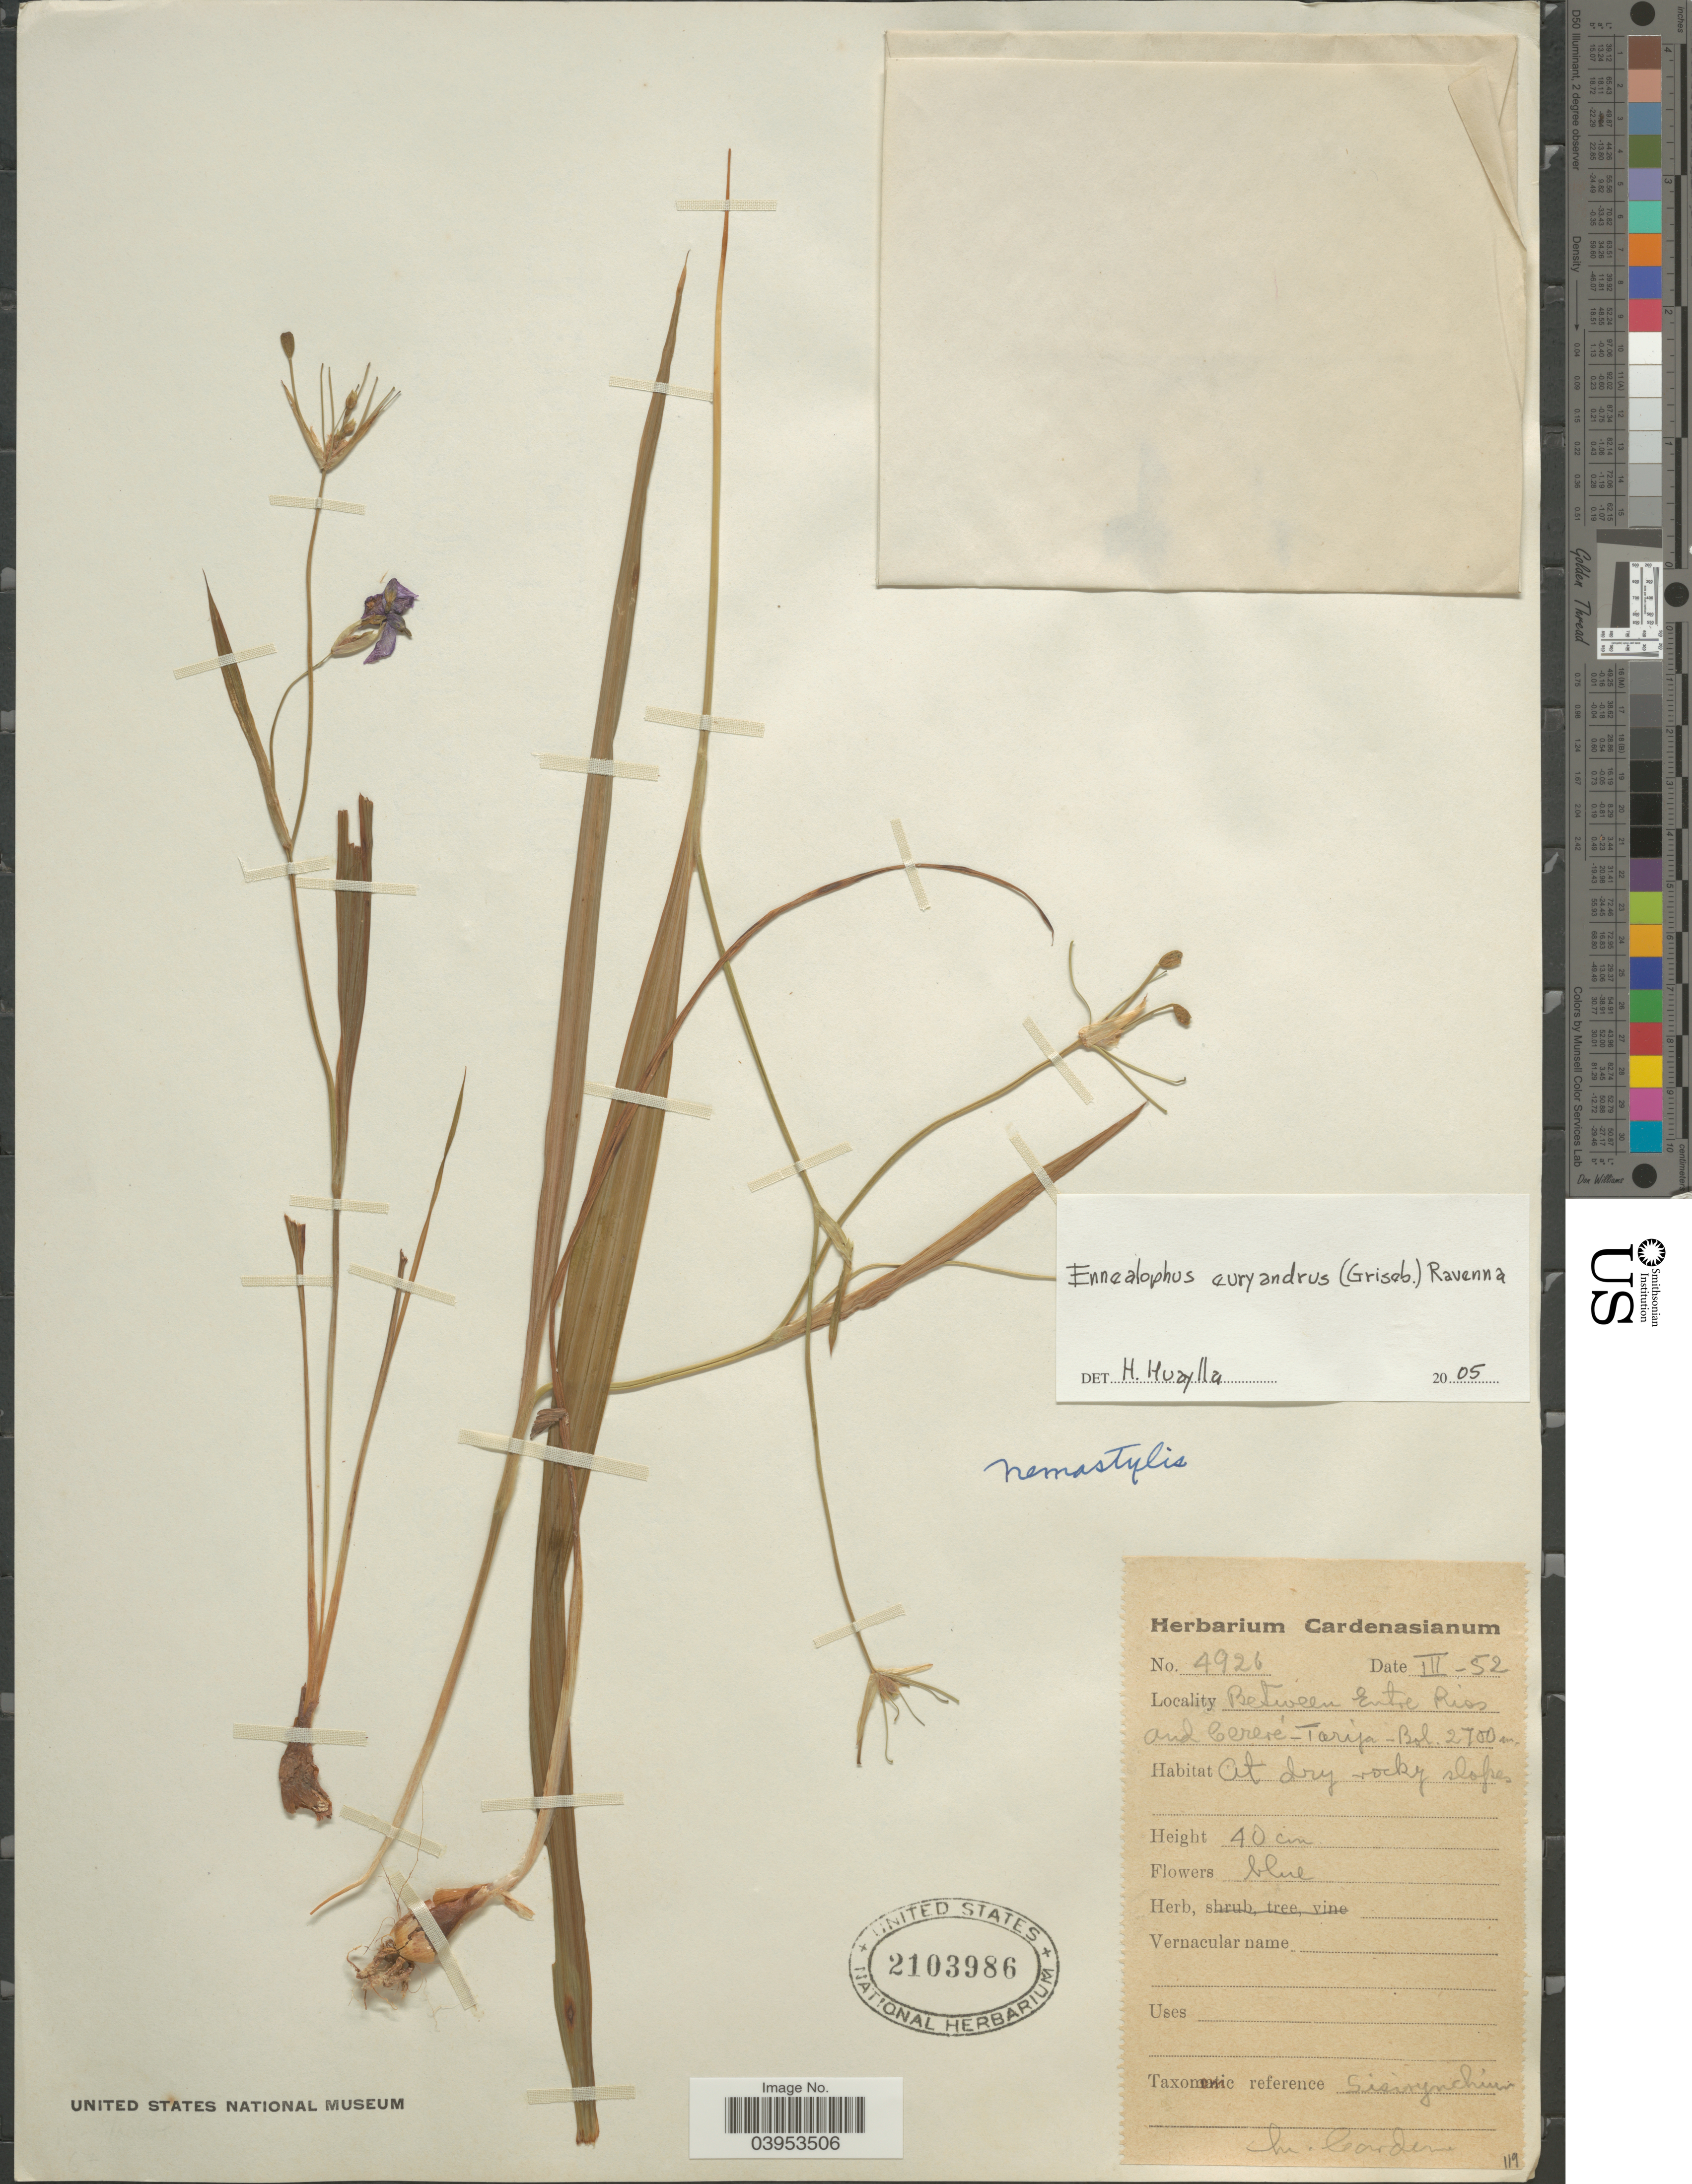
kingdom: Plantae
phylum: Tracheophyta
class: Liliopsida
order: Asparagales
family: Iridaceae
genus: Alophia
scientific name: Alophia euryandra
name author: (Griseb.) Lillo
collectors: M. Cárdenas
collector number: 4926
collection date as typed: Transcribed d/m/y: /3/52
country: Bolivia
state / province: Tarija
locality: Between Entre Rios and Cereré.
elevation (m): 2700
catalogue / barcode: US 2103986